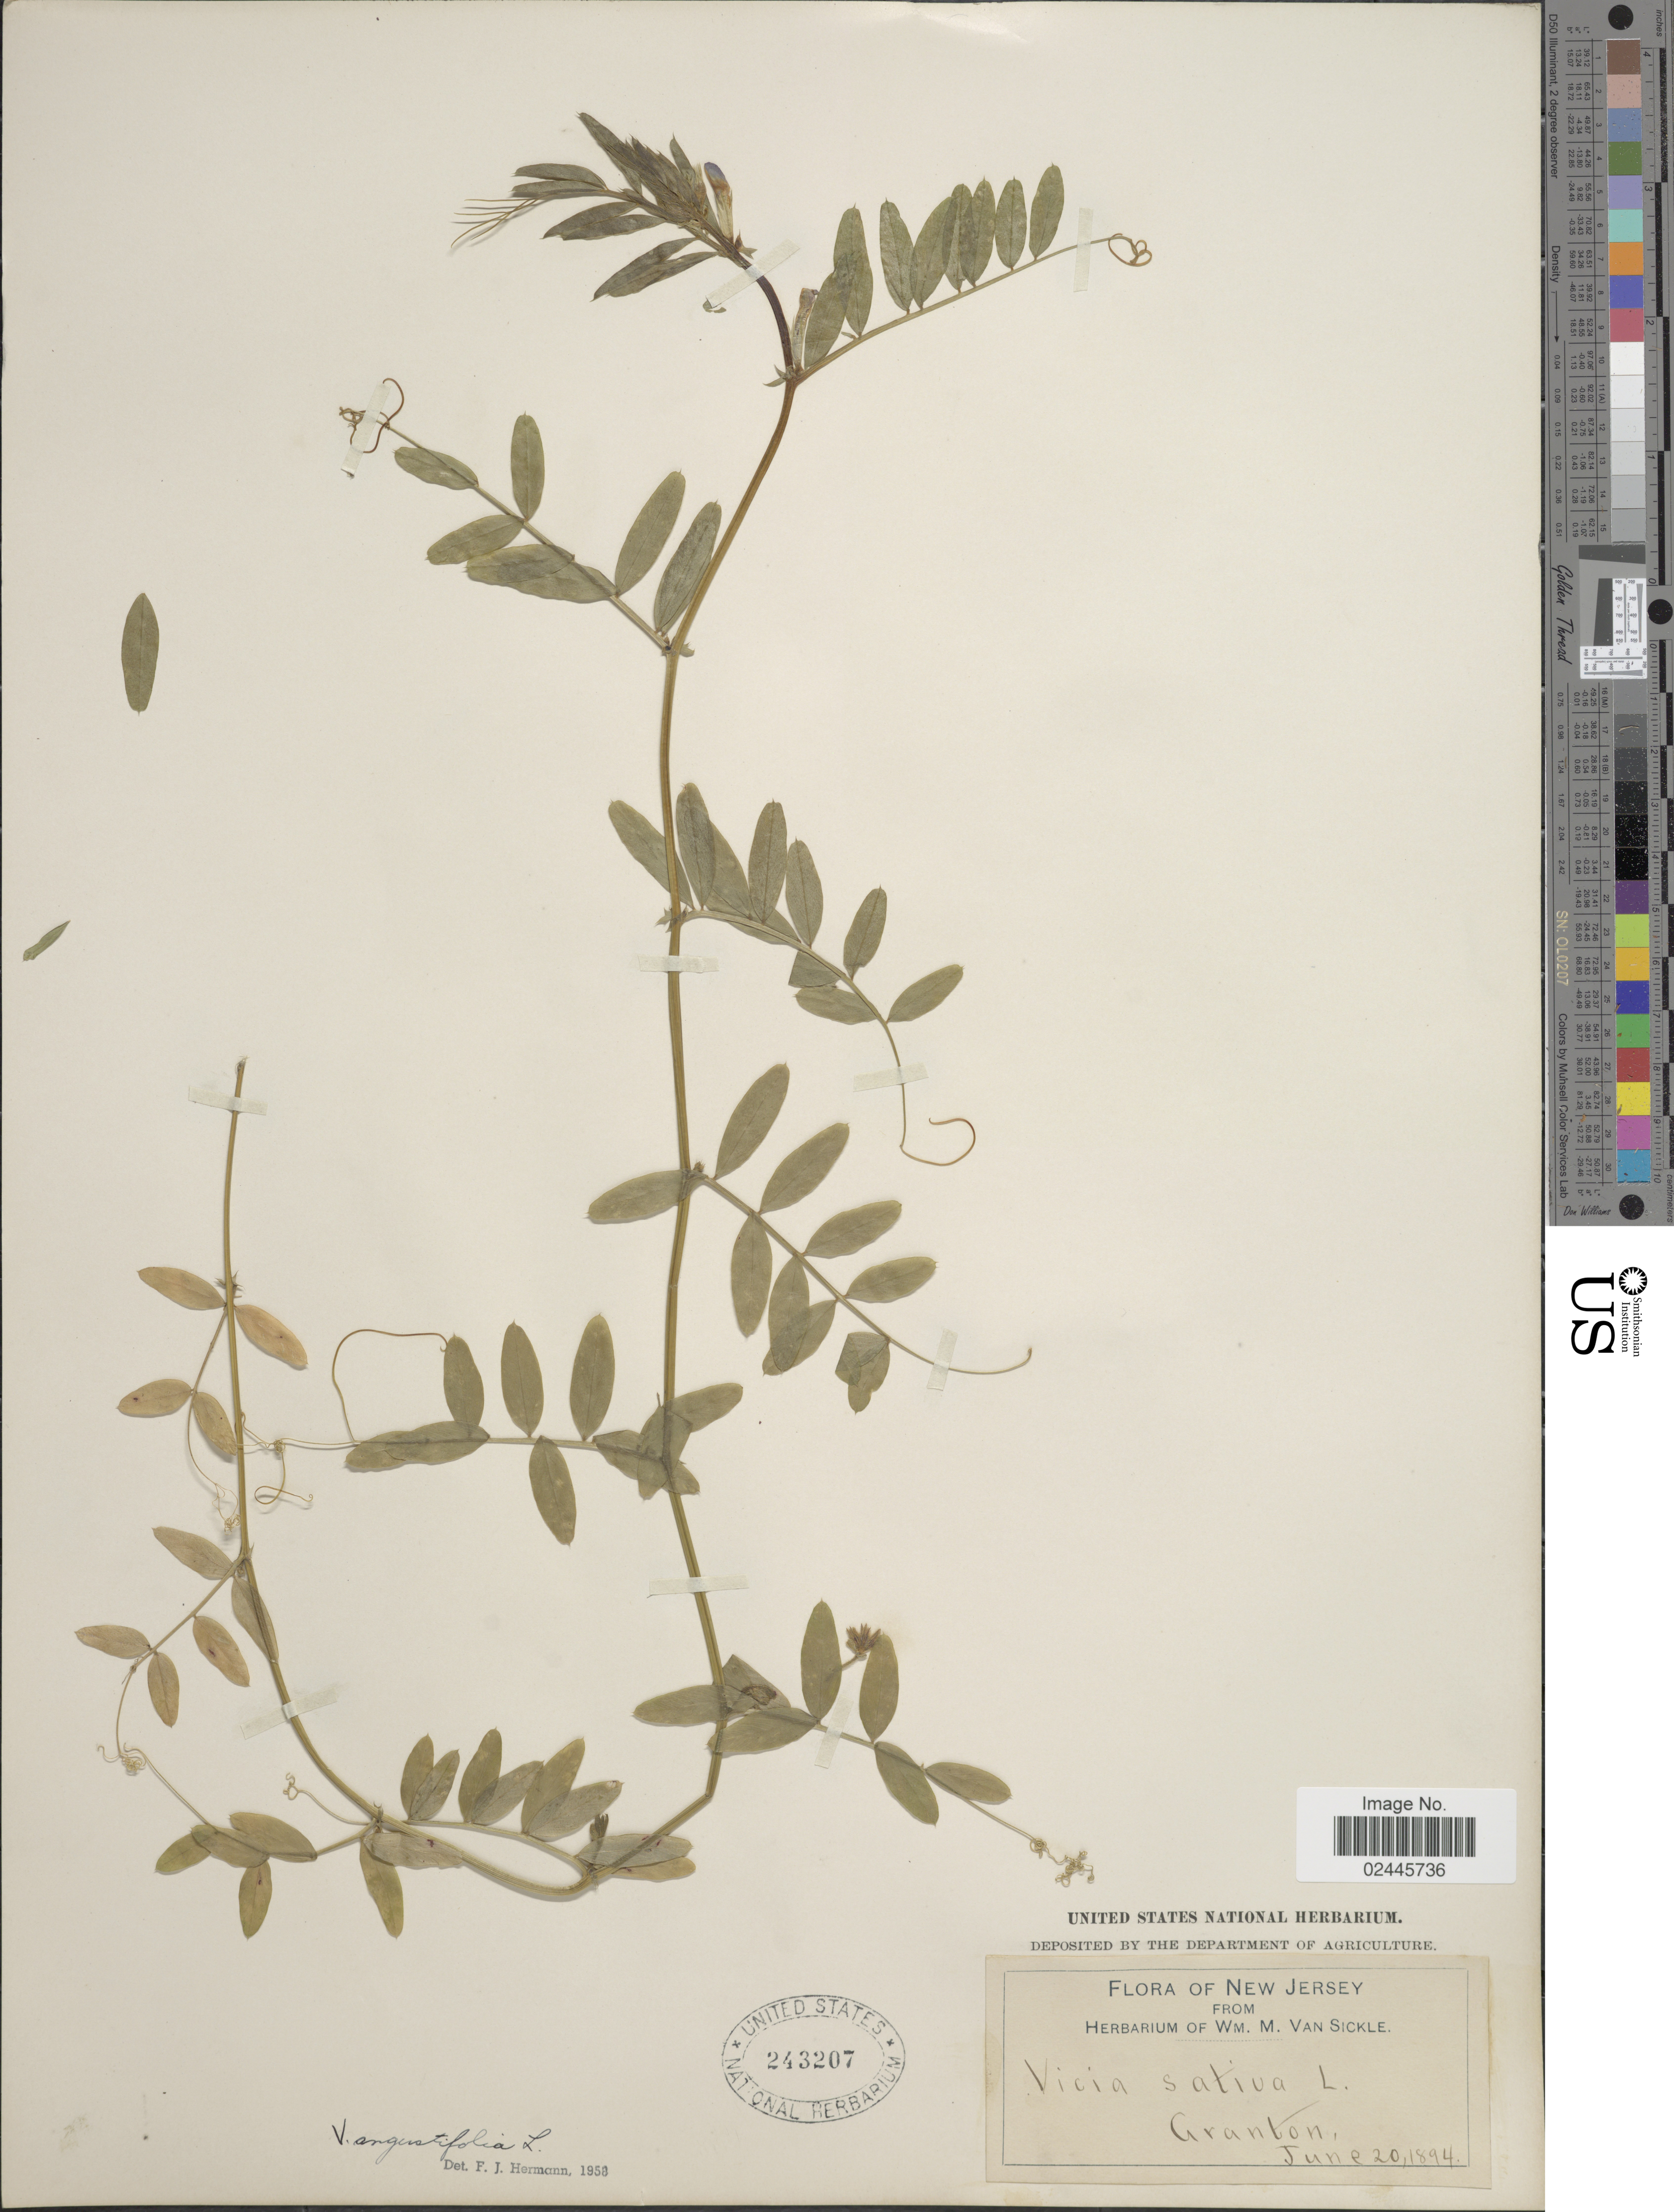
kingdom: Plantae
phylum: Tracheophyta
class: Magnoliopsida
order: Fabales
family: Fabaceae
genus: Vicia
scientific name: Vicia angustifolia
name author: L.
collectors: ex herb. Wm. M. Van Sickle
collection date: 1894-06-20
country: United States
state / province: New Jersey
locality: Granton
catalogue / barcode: US 243207